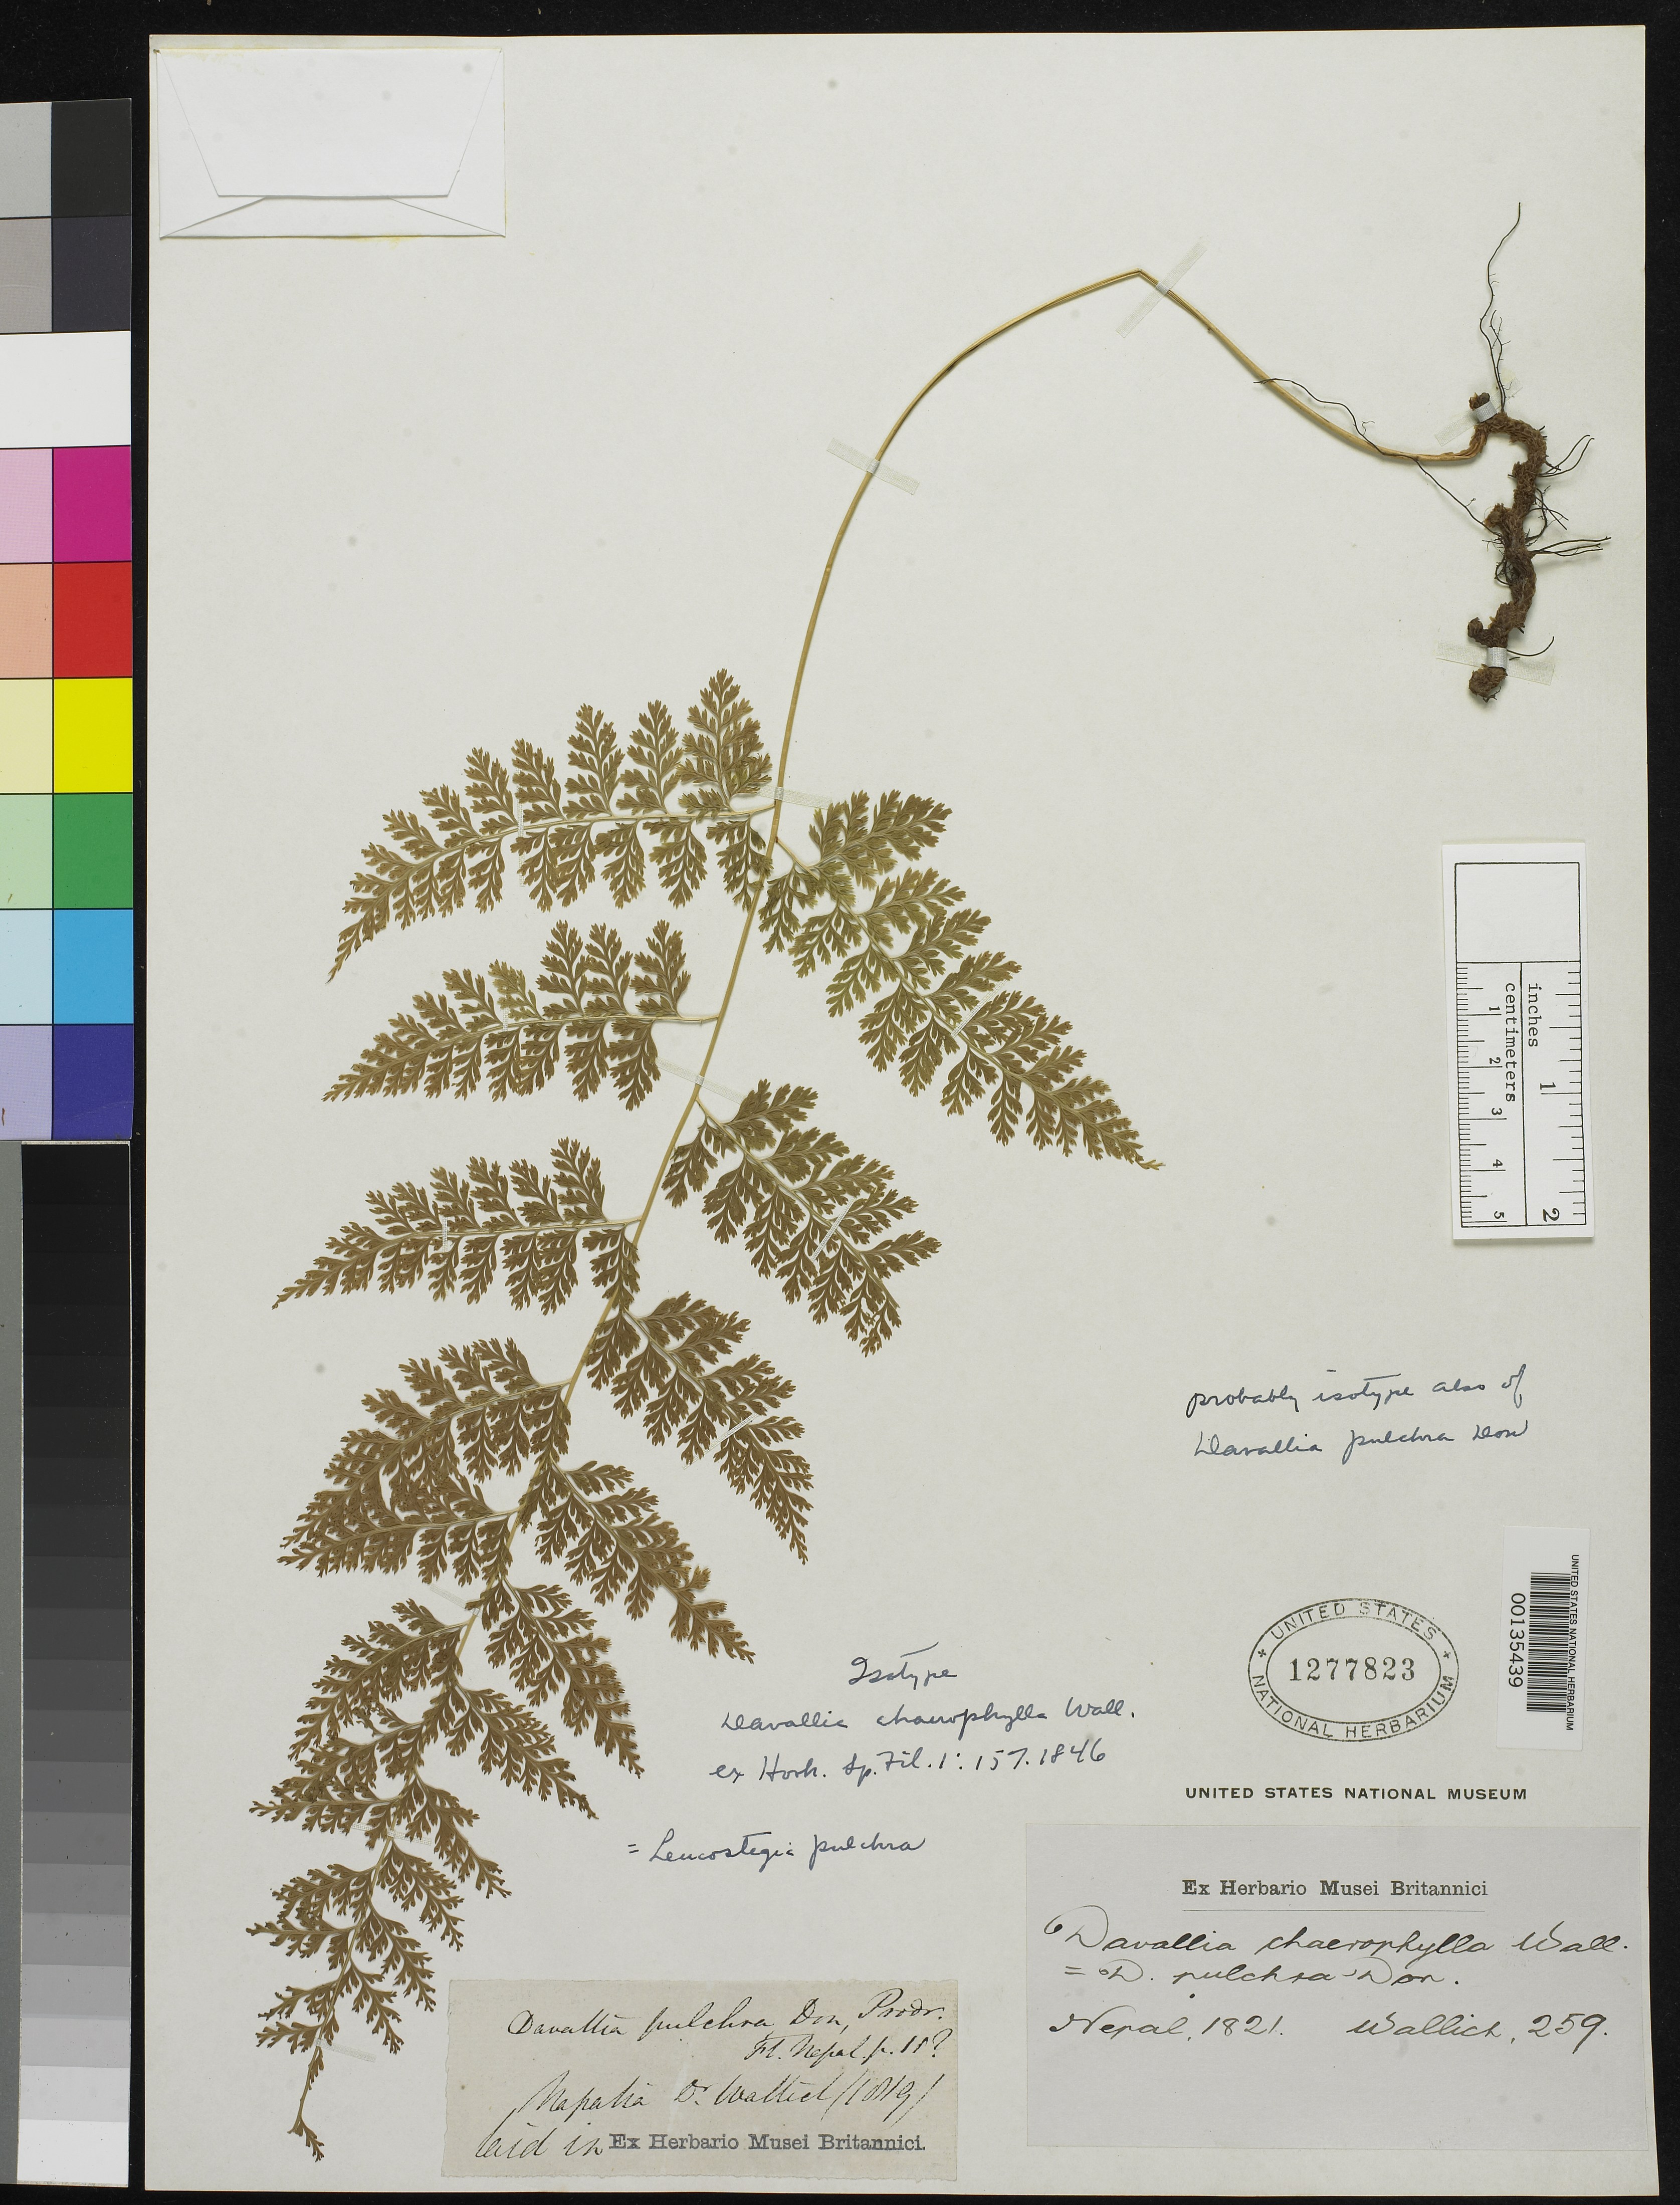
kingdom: Plantae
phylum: Tracheophyta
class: Polypodiopsida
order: Polypodiales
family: Davalliaceae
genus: Davallia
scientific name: Davallia chaerophylla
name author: Wall. ex Hook.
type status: Isosyntype; Possible Type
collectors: N. Wallich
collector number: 259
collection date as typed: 1821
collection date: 1821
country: Nepal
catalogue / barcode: US 1277823